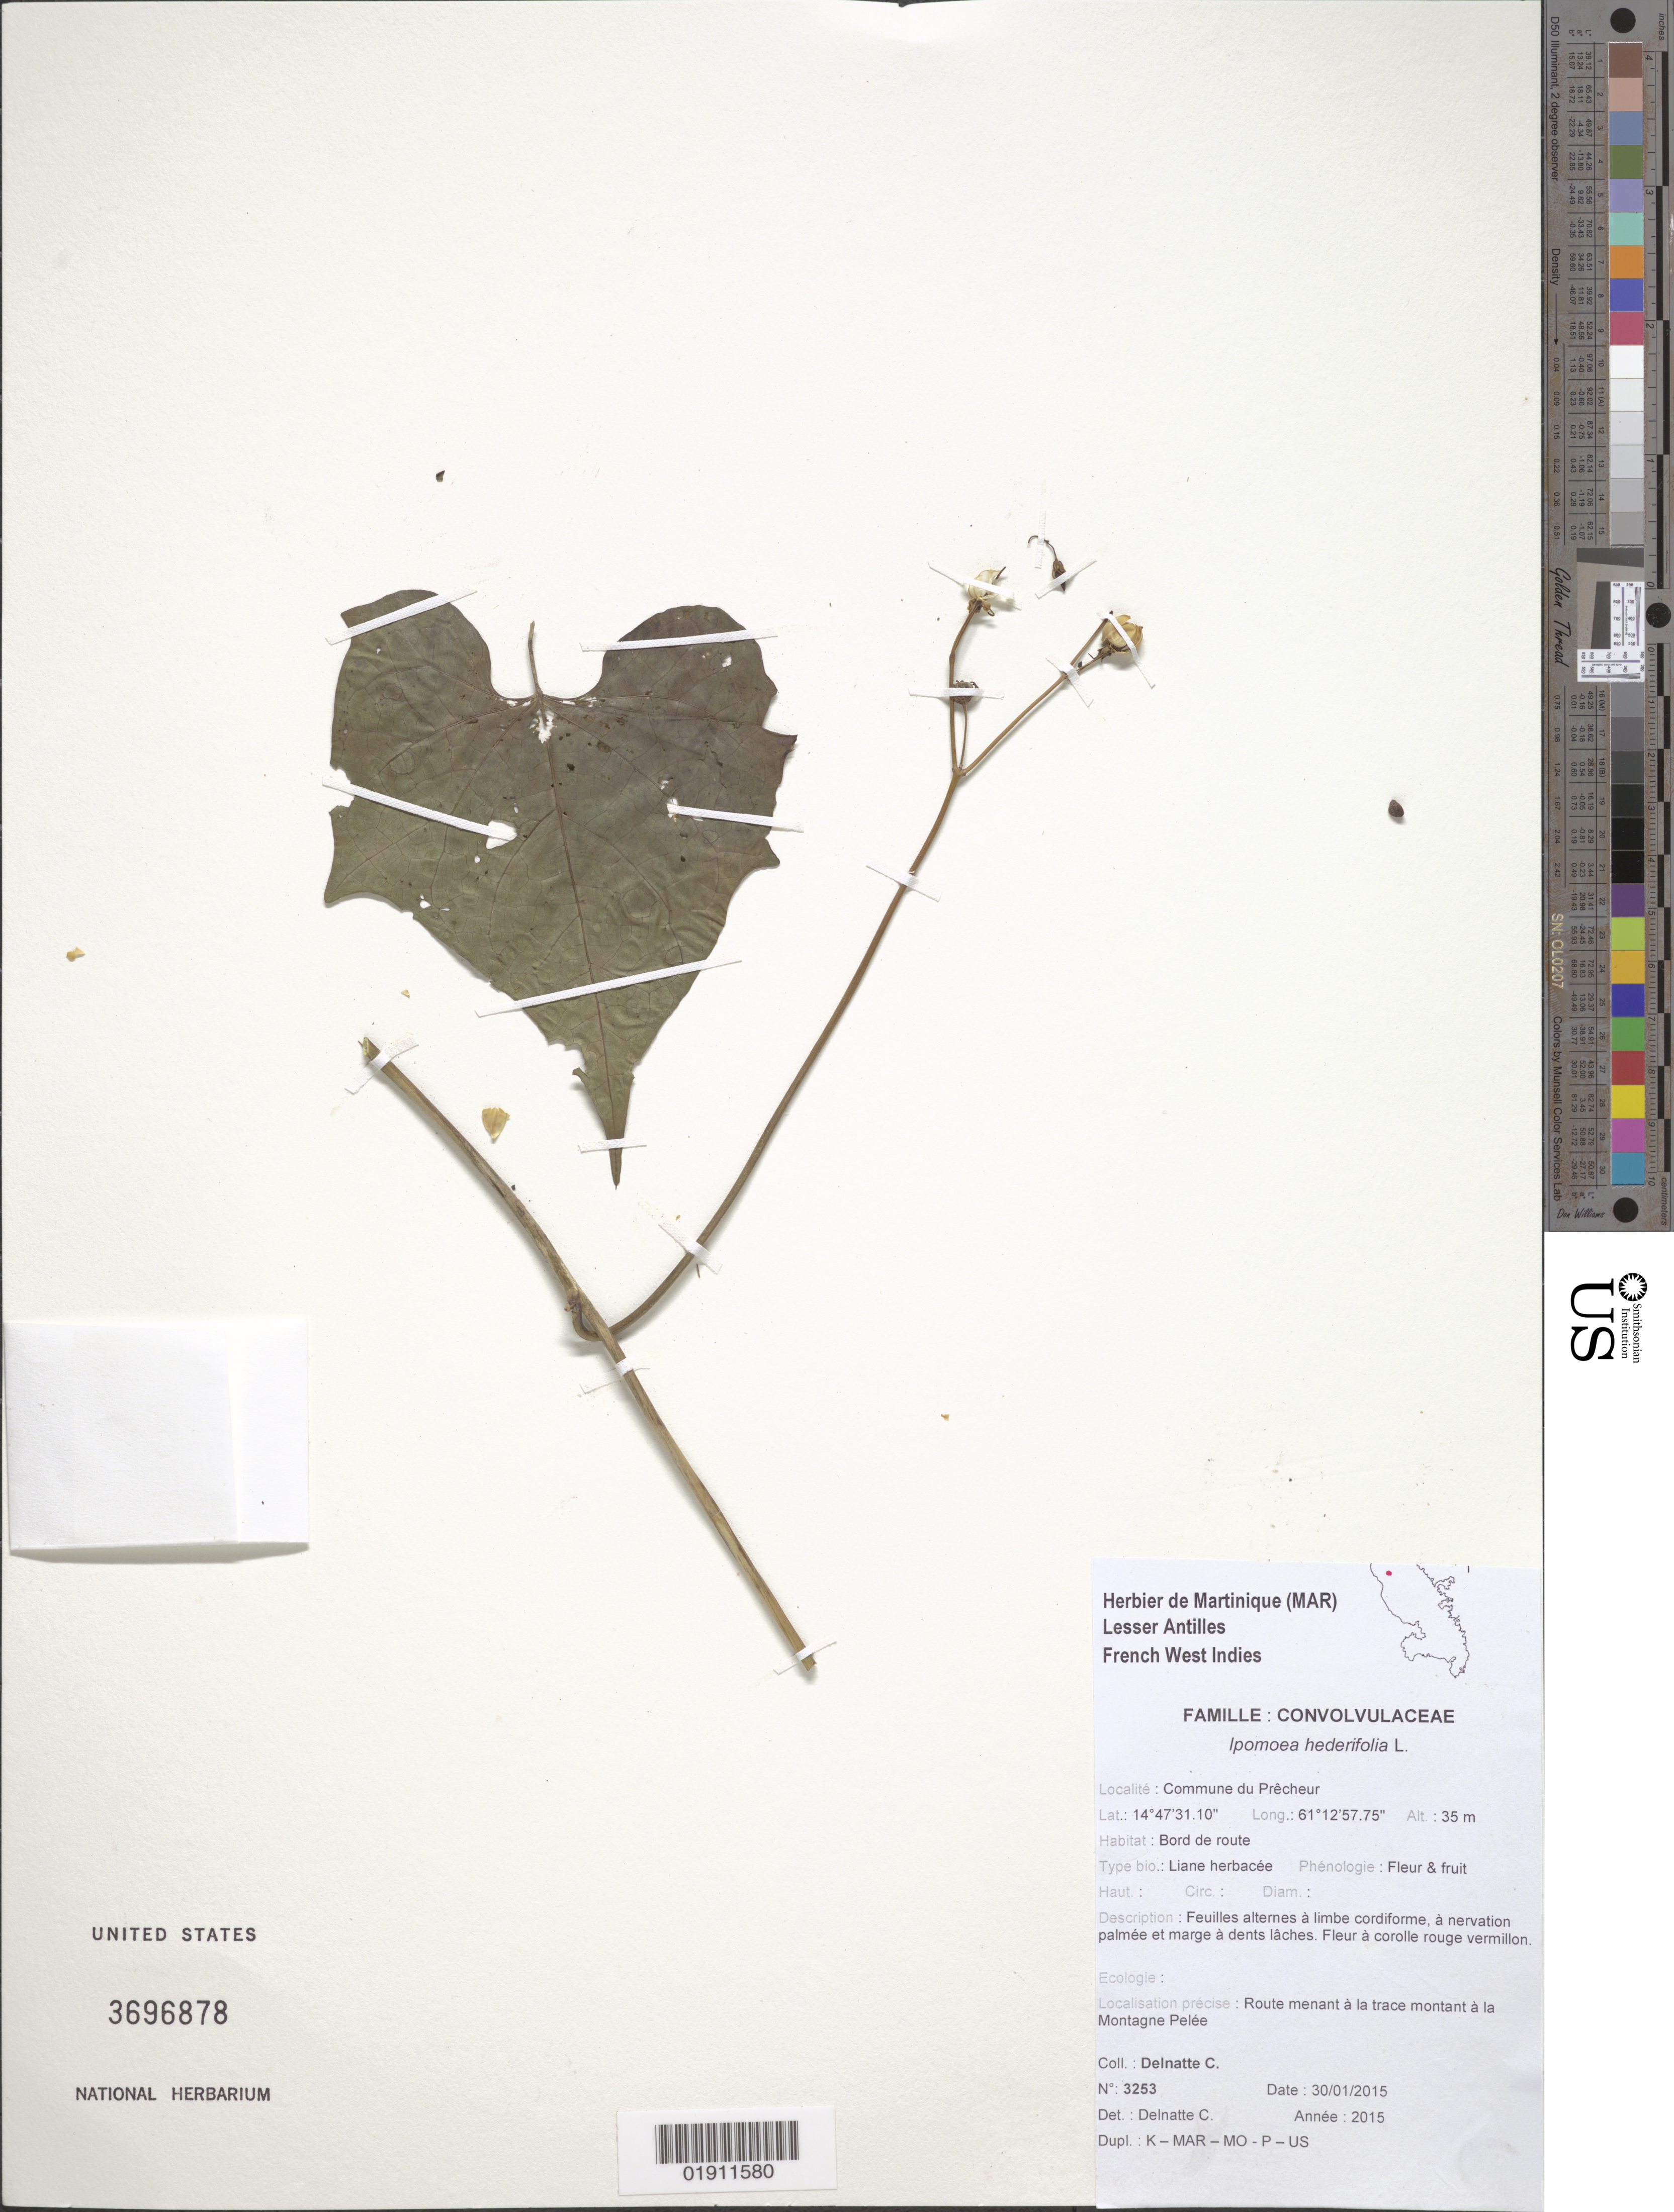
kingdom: Plantae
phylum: Tracheophyta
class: Magnoliopsida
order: Solanales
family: Convolvulaceae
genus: Ipomoea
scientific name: Ipomoea hederifolia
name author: L.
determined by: Delnatte, C.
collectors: C. Delnatte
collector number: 3253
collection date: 2015-01-30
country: Martinique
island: Martinique I.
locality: Commune du Prêcheur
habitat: Borde de route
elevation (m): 35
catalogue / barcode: US 3696878